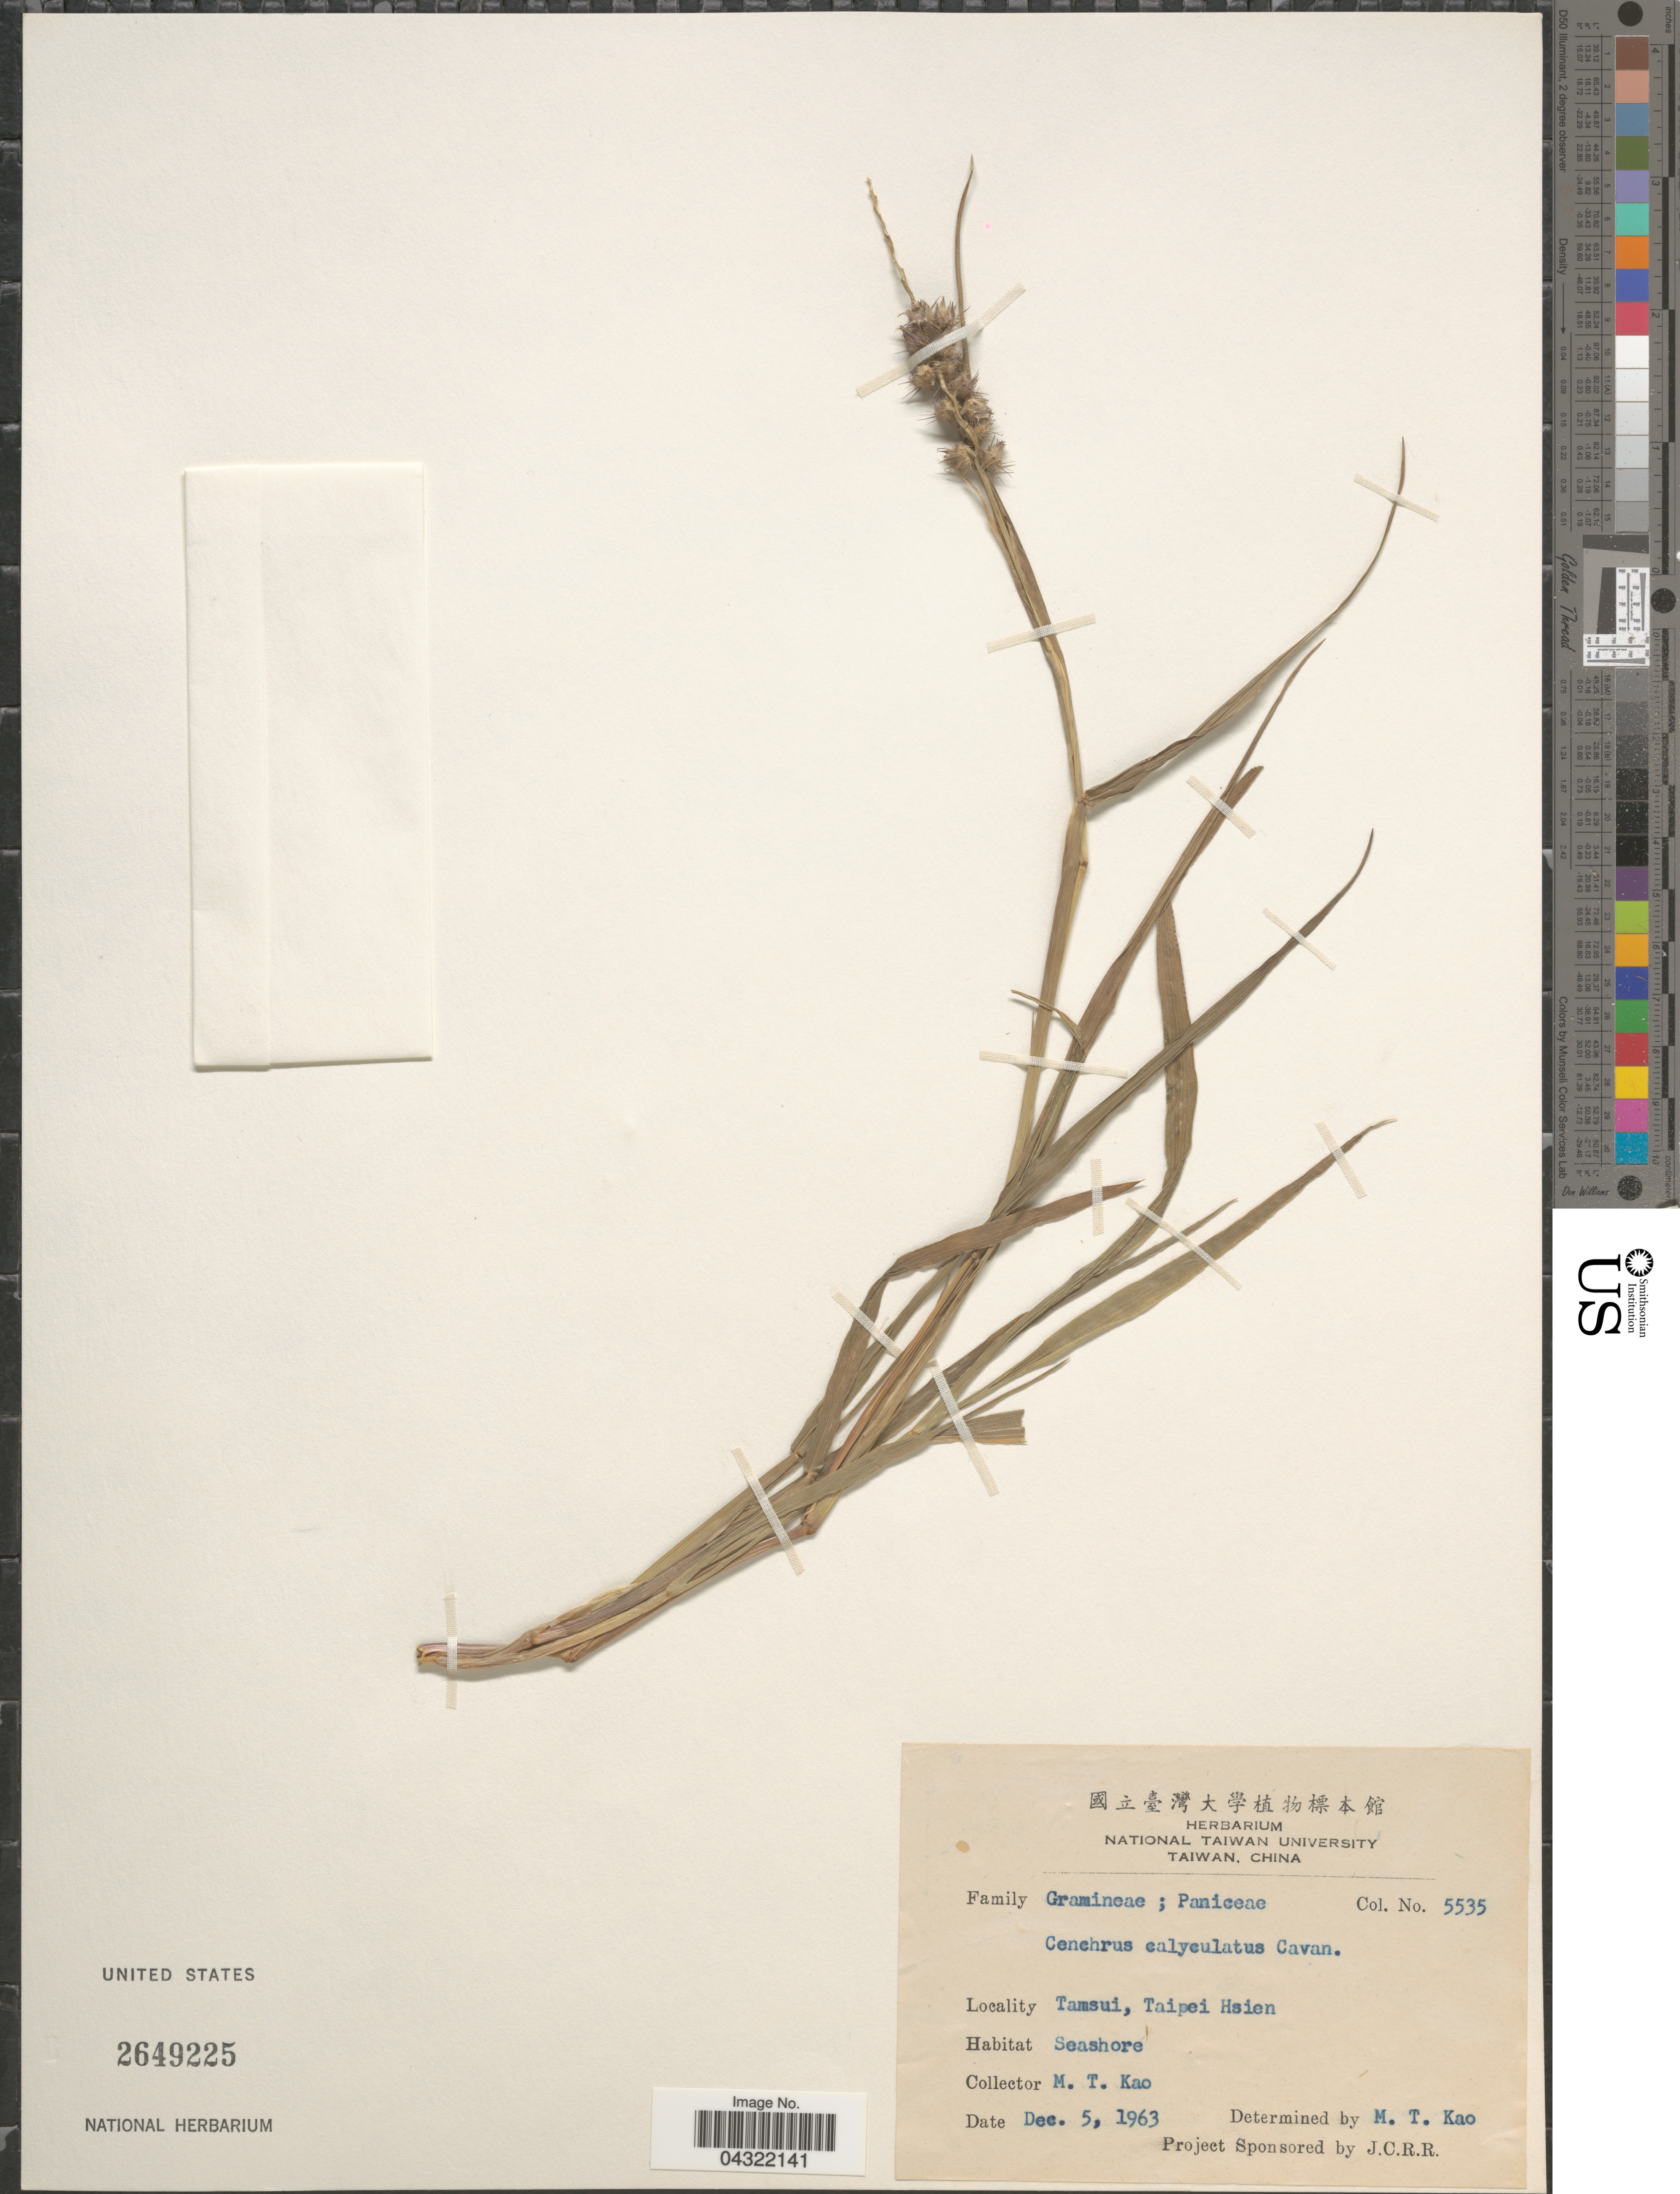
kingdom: Plantae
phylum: Tracheophyta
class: Liliopsida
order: Poales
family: Poaceae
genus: Cenchrus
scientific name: Cenchrus caliculatus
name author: Cav.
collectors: M. T. Kao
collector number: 5535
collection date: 1963-12-05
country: Taiwan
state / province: Taipei City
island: Taiwan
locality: Tamsui, Taipei Hsien.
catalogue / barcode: US 2649225